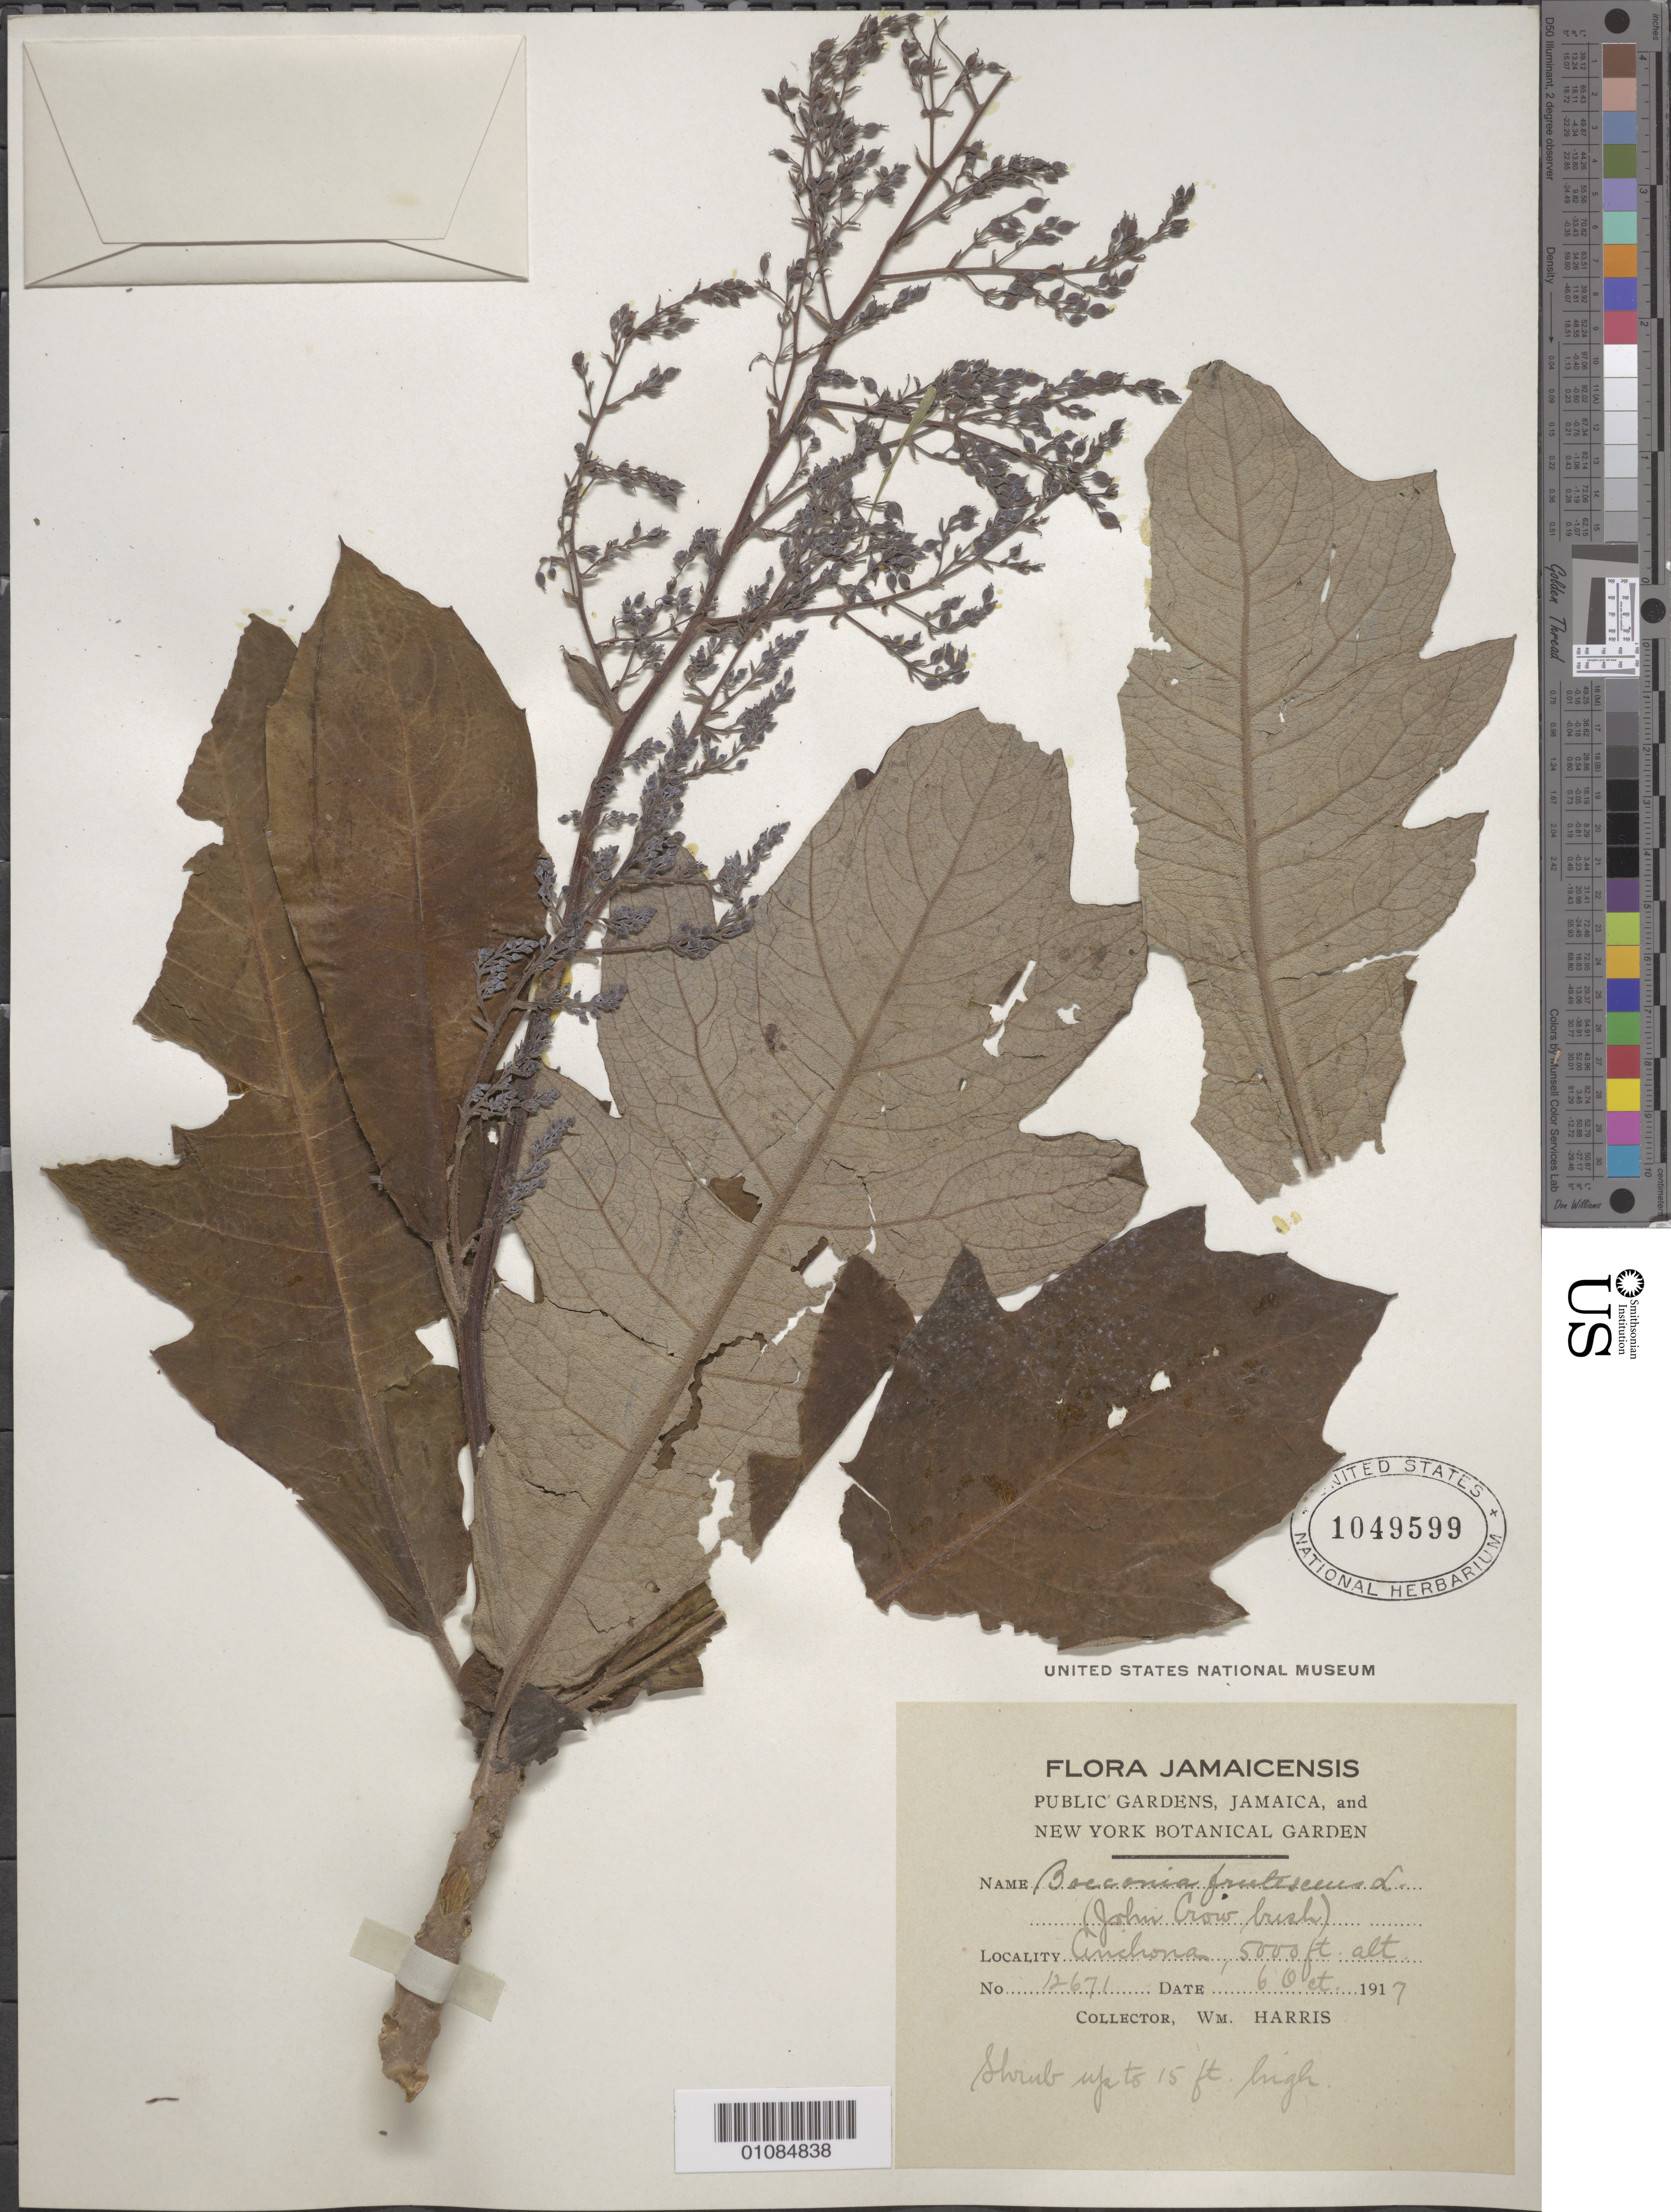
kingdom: Plantae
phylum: Tracheophyta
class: Magnoliopsida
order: Ranunculales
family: Papaveraceae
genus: Bocconia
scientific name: Bocconia frutescens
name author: L.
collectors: W. Harris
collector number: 12671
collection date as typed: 06 Oct 1917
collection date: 1917-10-06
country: Jamaica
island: Jamaica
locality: Cinchona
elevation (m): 1524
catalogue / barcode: US 1049599